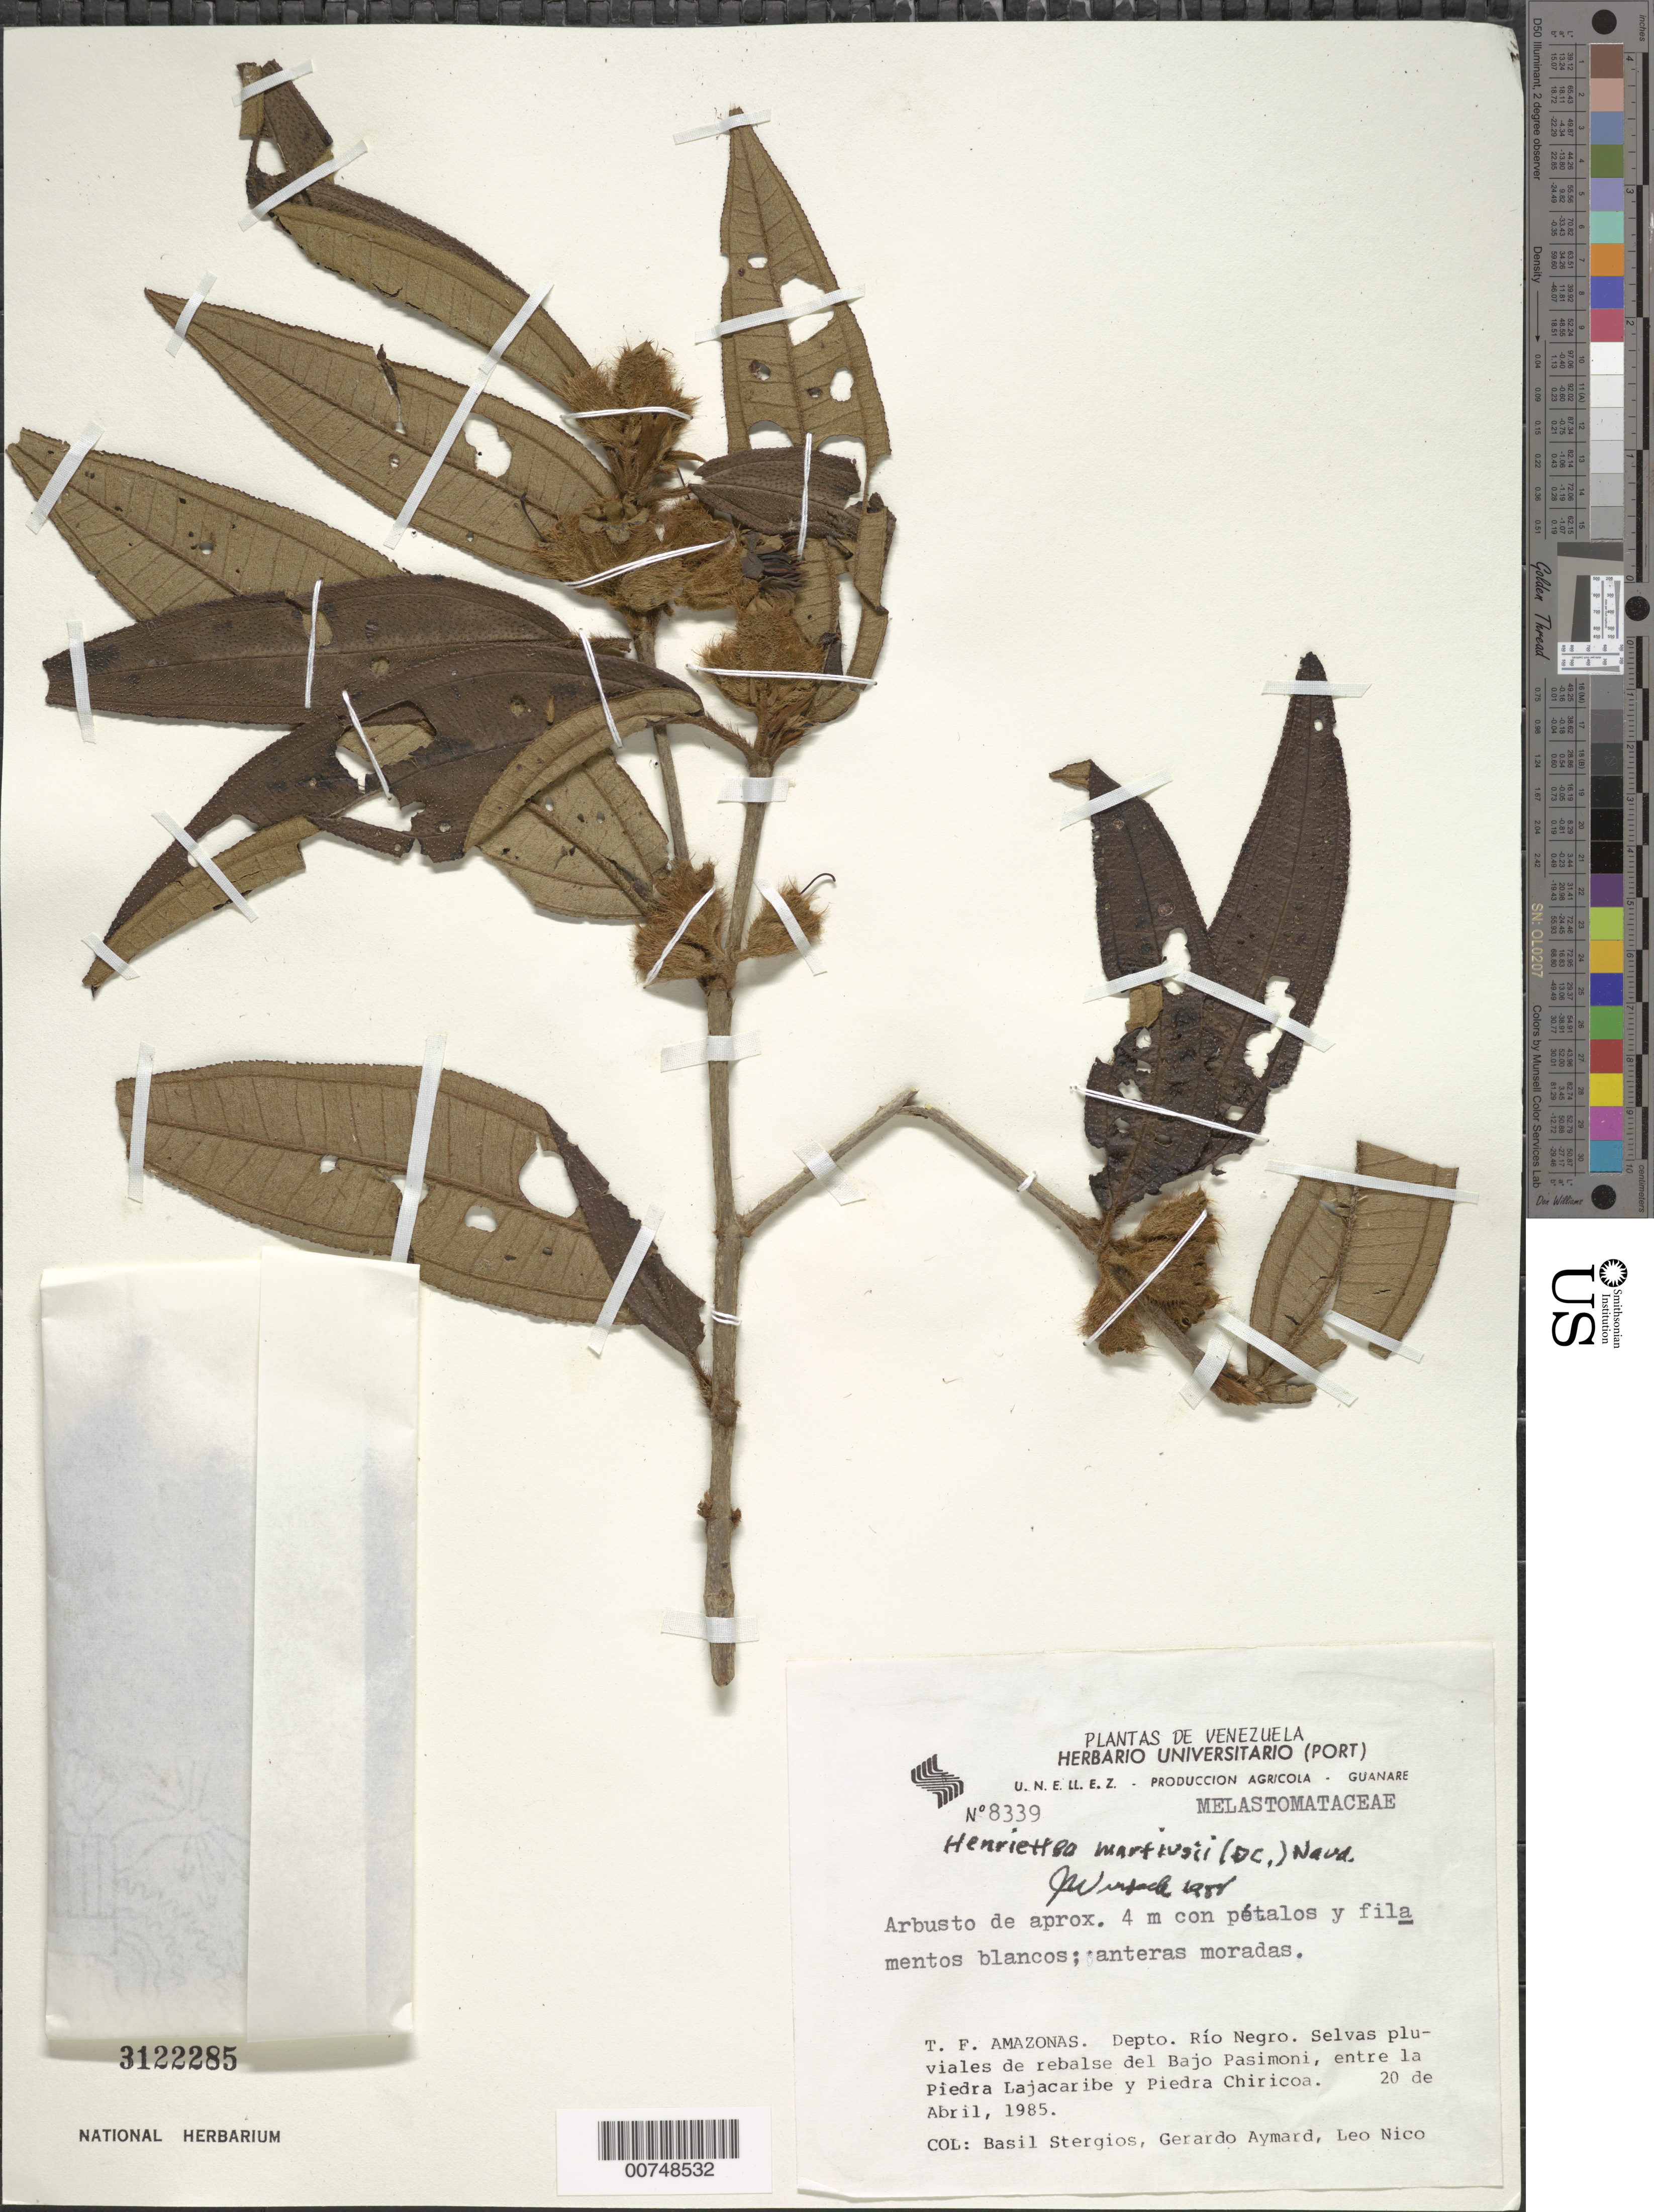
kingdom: Plantae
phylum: Tracheophyta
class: Magnoliopsida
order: Myrtales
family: Melastomataceae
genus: Henriettea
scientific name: Henriettea martiusii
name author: (DC.) Naudin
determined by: Wurdack, John J., (US), US (UNITED STATES)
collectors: B. G. Stergios, P. Stergios, G. A. Aymard & L. Nico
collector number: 8339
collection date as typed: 20-Apr-85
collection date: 1985-04-20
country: Venezuela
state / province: Amazonas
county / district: Río Negro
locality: Bajo Pasimoni, entre la Piedra Lajacaribe y Piedra Chiricoa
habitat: Selvas pluviales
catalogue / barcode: US 3122285